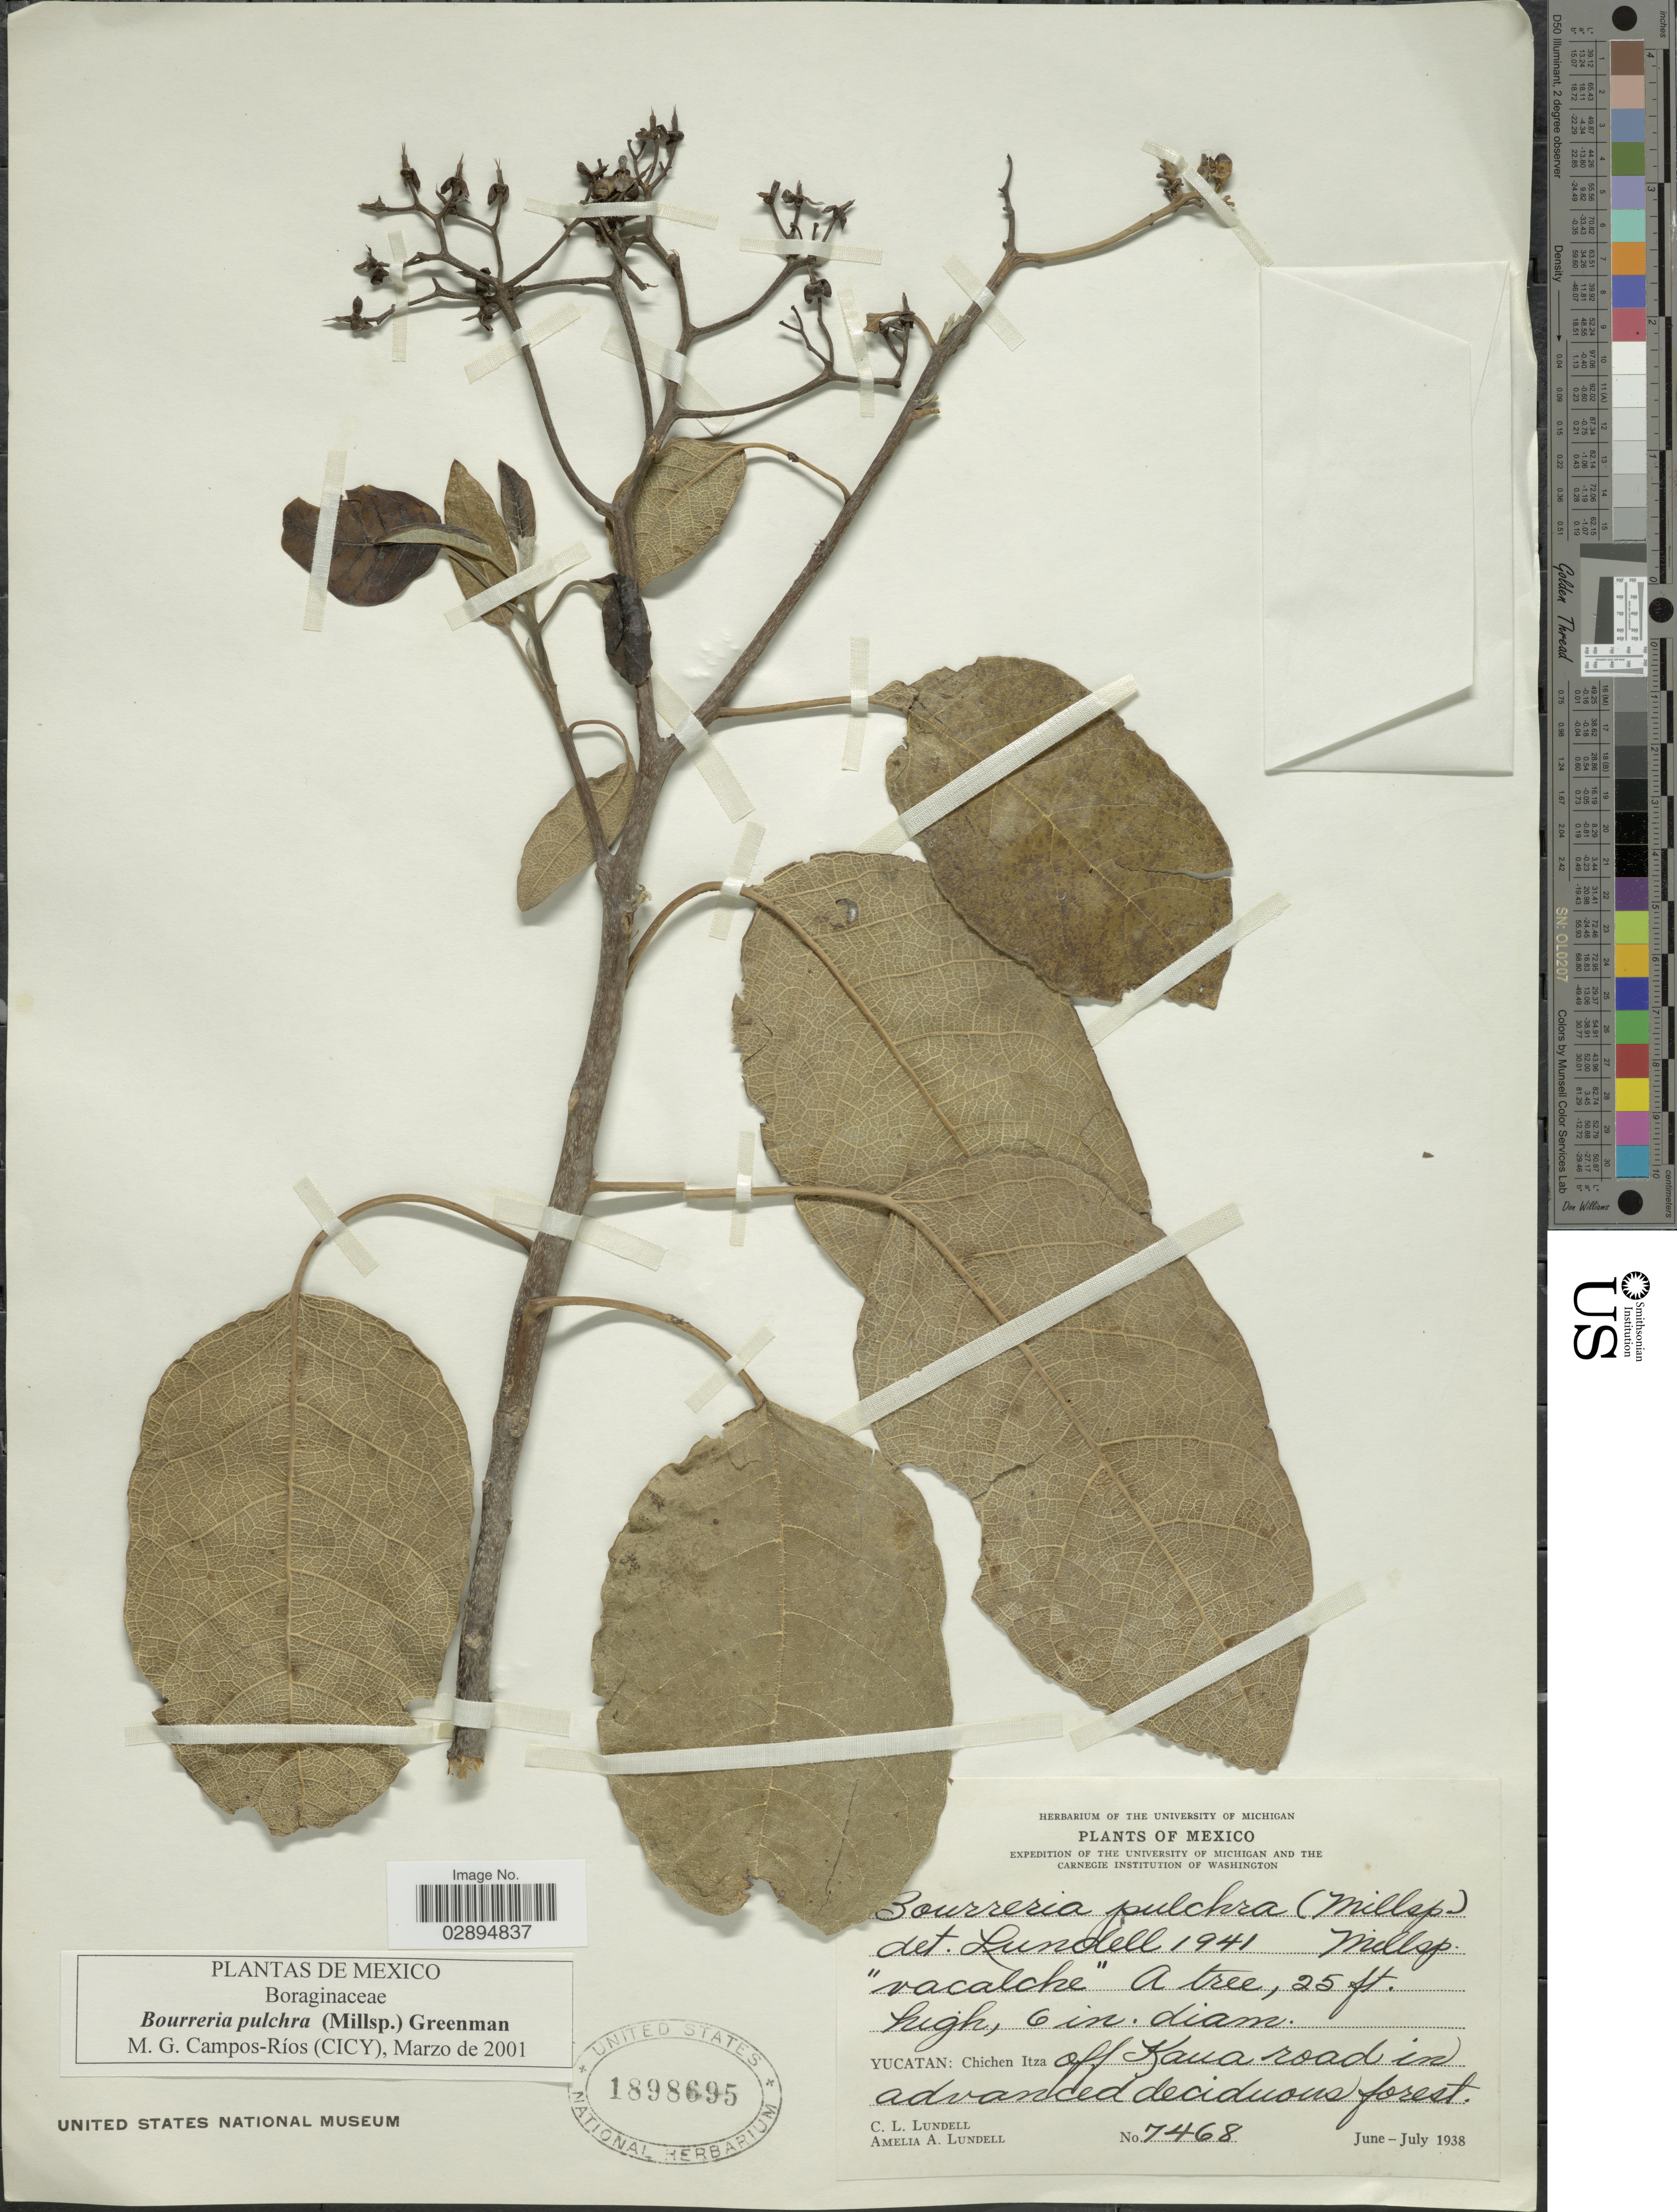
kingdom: Plantae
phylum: Tracheophyta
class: Magnoliopsida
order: Boraginales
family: Ehretiaceae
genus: Bourreria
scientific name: Bourreria pulchra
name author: (Millsp.) Millsp.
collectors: C. L. Lundell & A. A. Lundell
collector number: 7468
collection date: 1938-06/1938-07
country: Mexico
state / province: Yucatán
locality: Chichen Itza off Kaua road in advanced deciduous forest.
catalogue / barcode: US 1898695